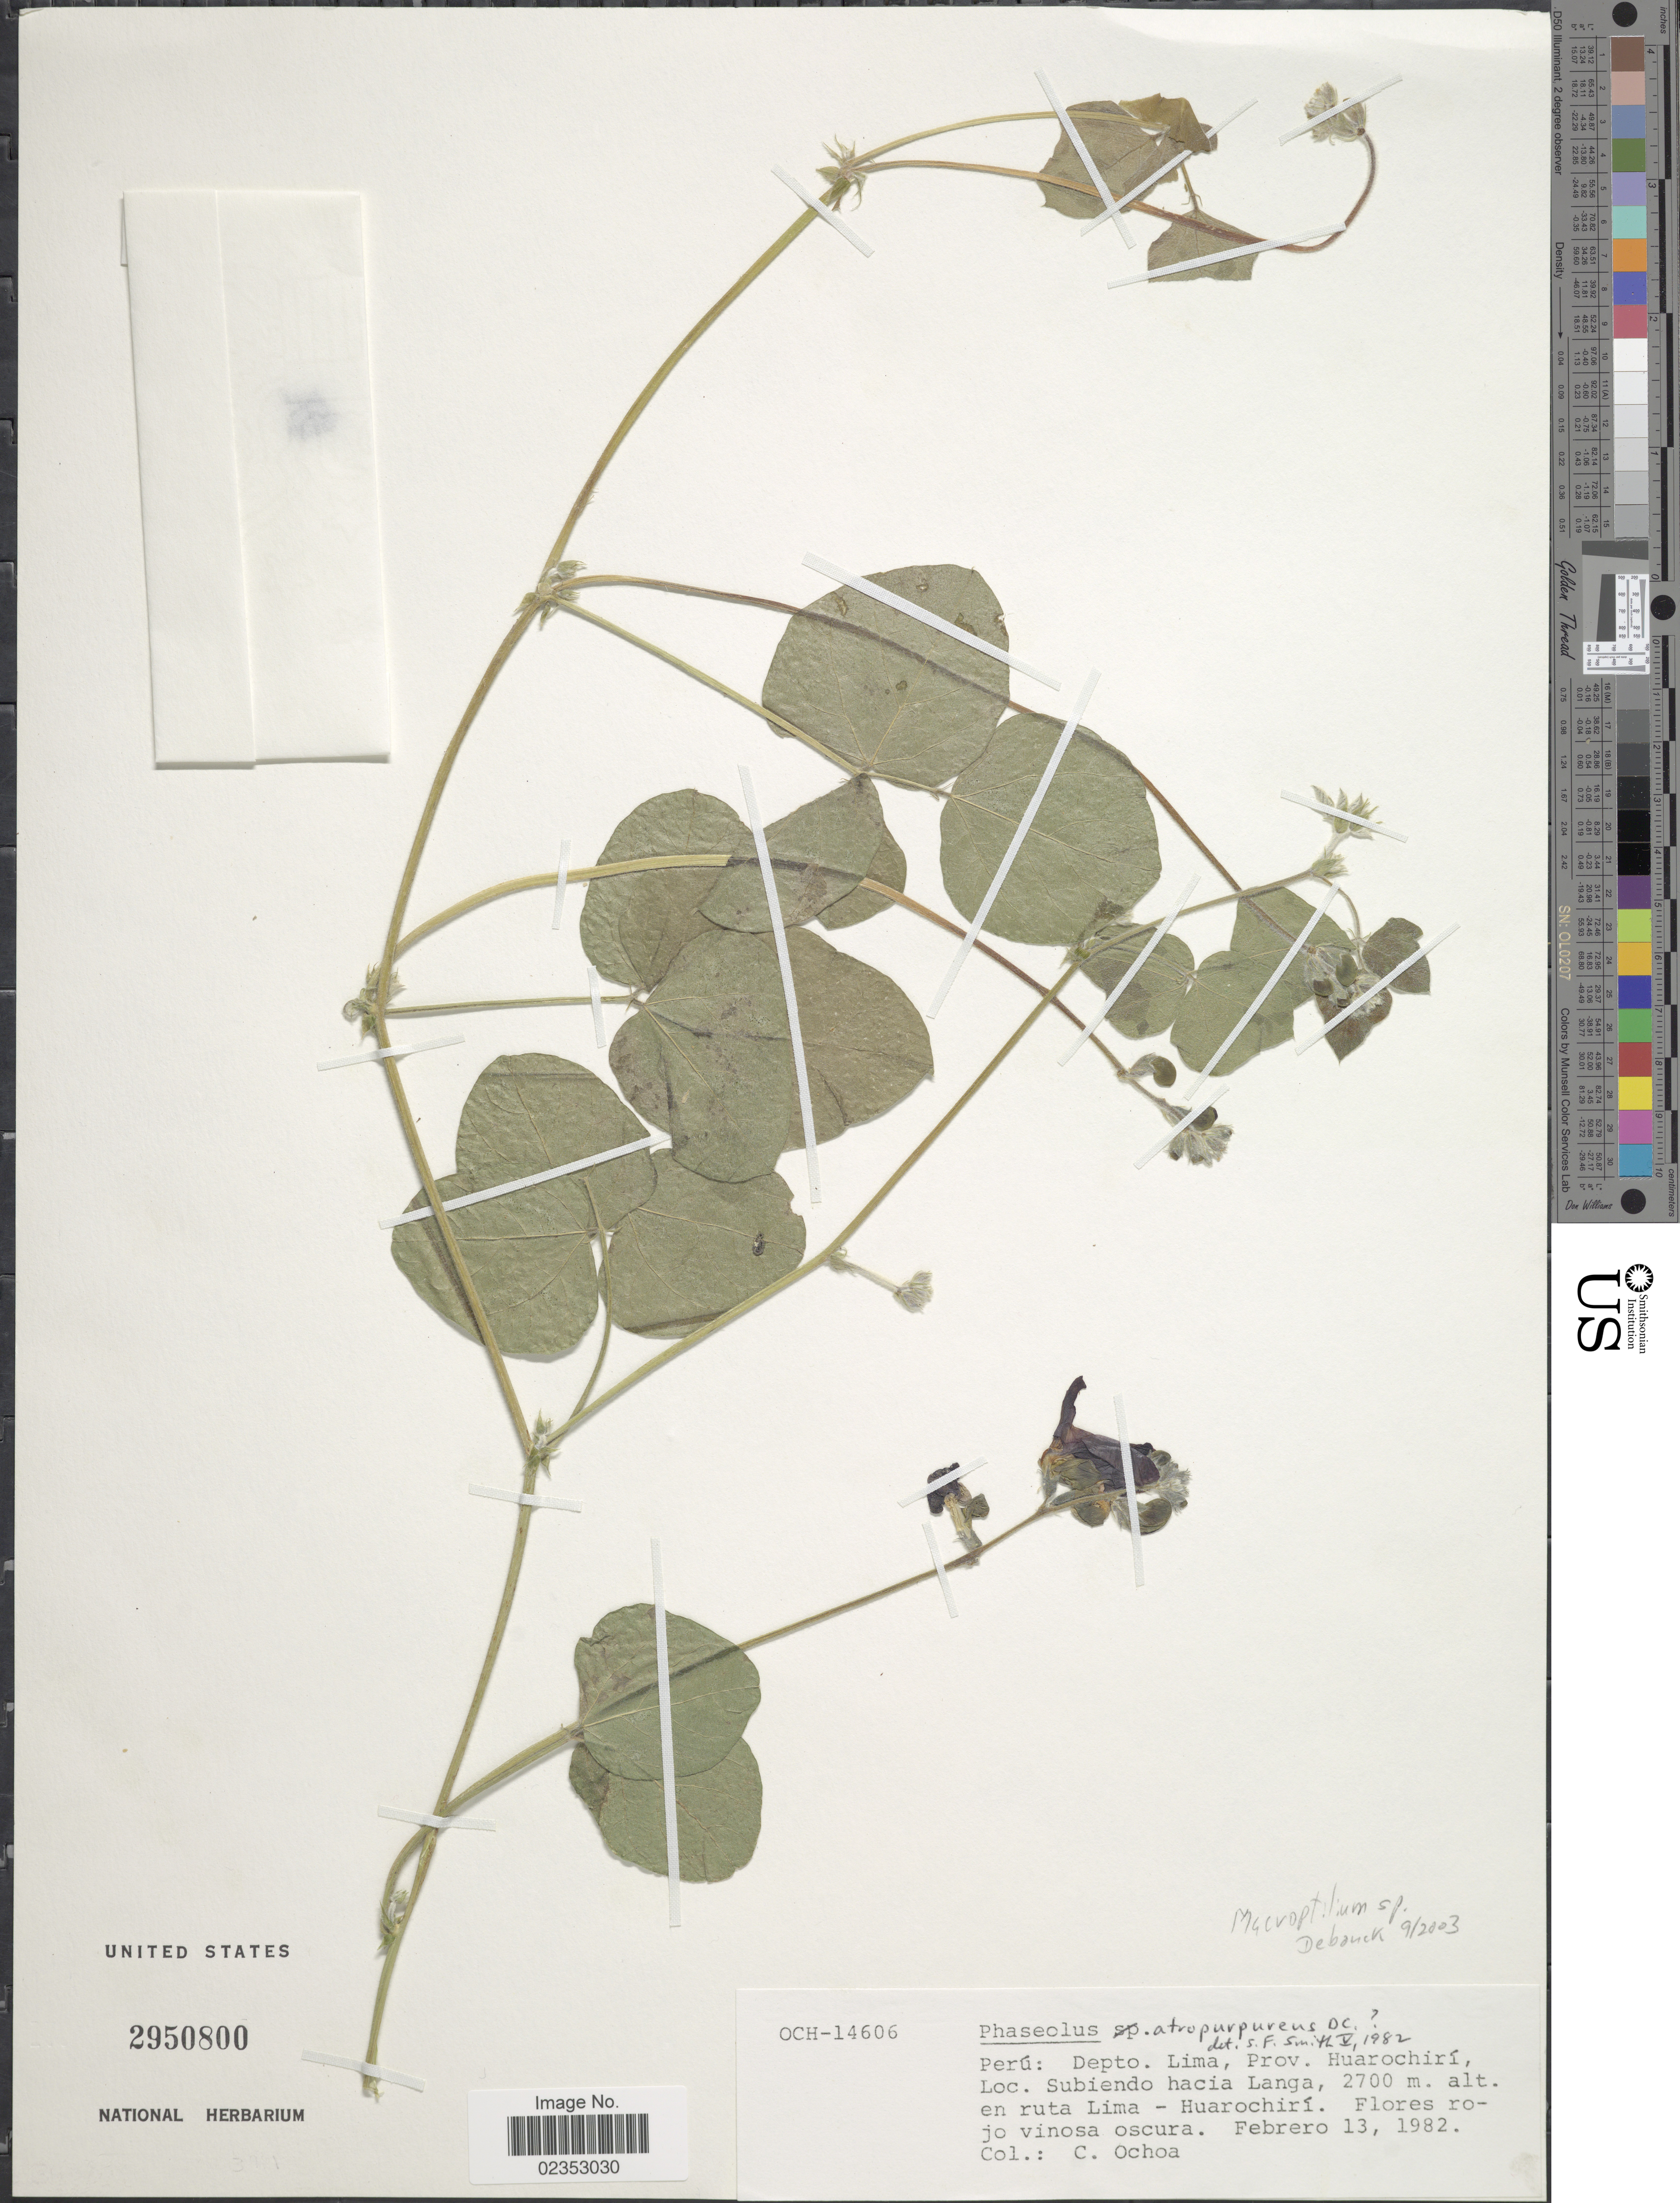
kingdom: Plantae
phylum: Tracheophyta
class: Magnoliopsida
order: Fabales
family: Fabaceae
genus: Macroptilium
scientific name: Macroptilium ecuadoriense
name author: (Hassl.) L. Torres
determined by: Ribeiro, C. L.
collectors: C. Ochoa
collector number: OCH-14606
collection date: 1982-02-13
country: Peru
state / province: Lima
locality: Depto. Lima, Prov. Huarochirí, Subiendo hacia Langa, en ruta Lima - Huarochirí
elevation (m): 2700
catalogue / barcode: US 2950800